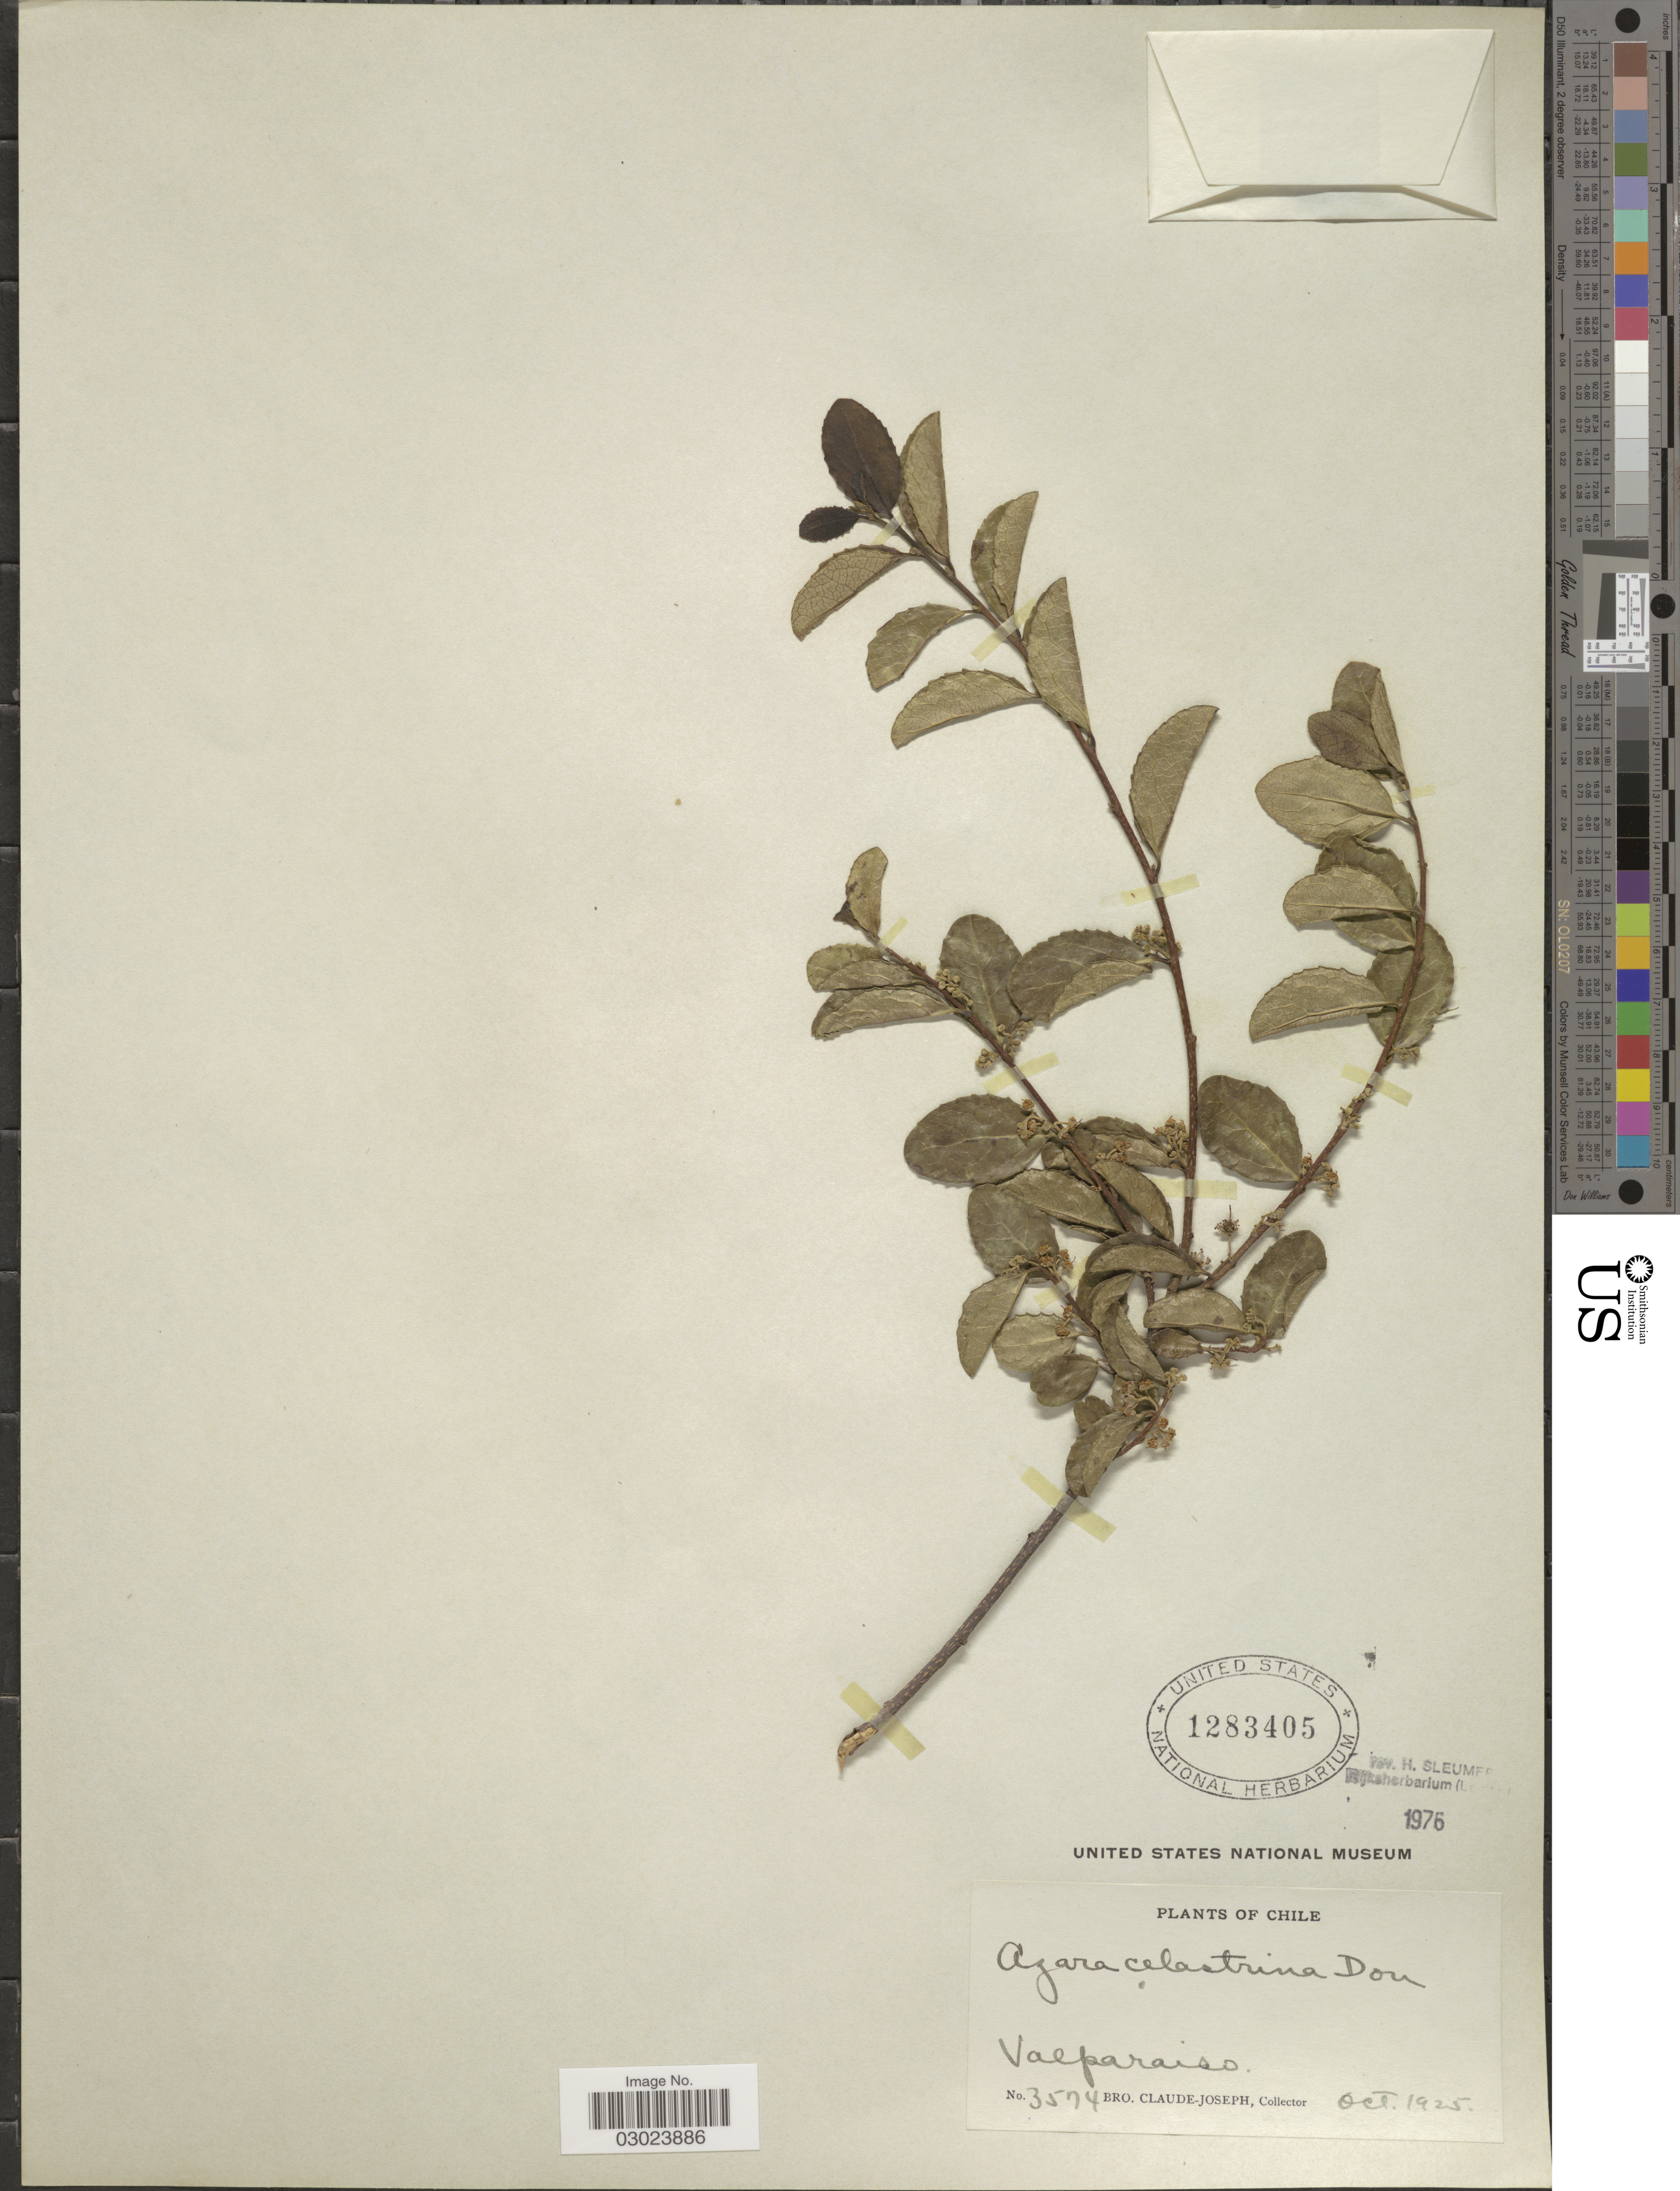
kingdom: Plantae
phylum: Tracheophyta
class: Magnoliopsida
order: Malpighiales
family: Salicaceae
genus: Azara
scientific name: Azara celastrina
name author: D. Don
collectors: Bro. Claude-Joseph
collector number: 3574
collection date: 1925-10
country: Chile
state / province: Valparaíso (V)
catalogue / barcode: US 1283405